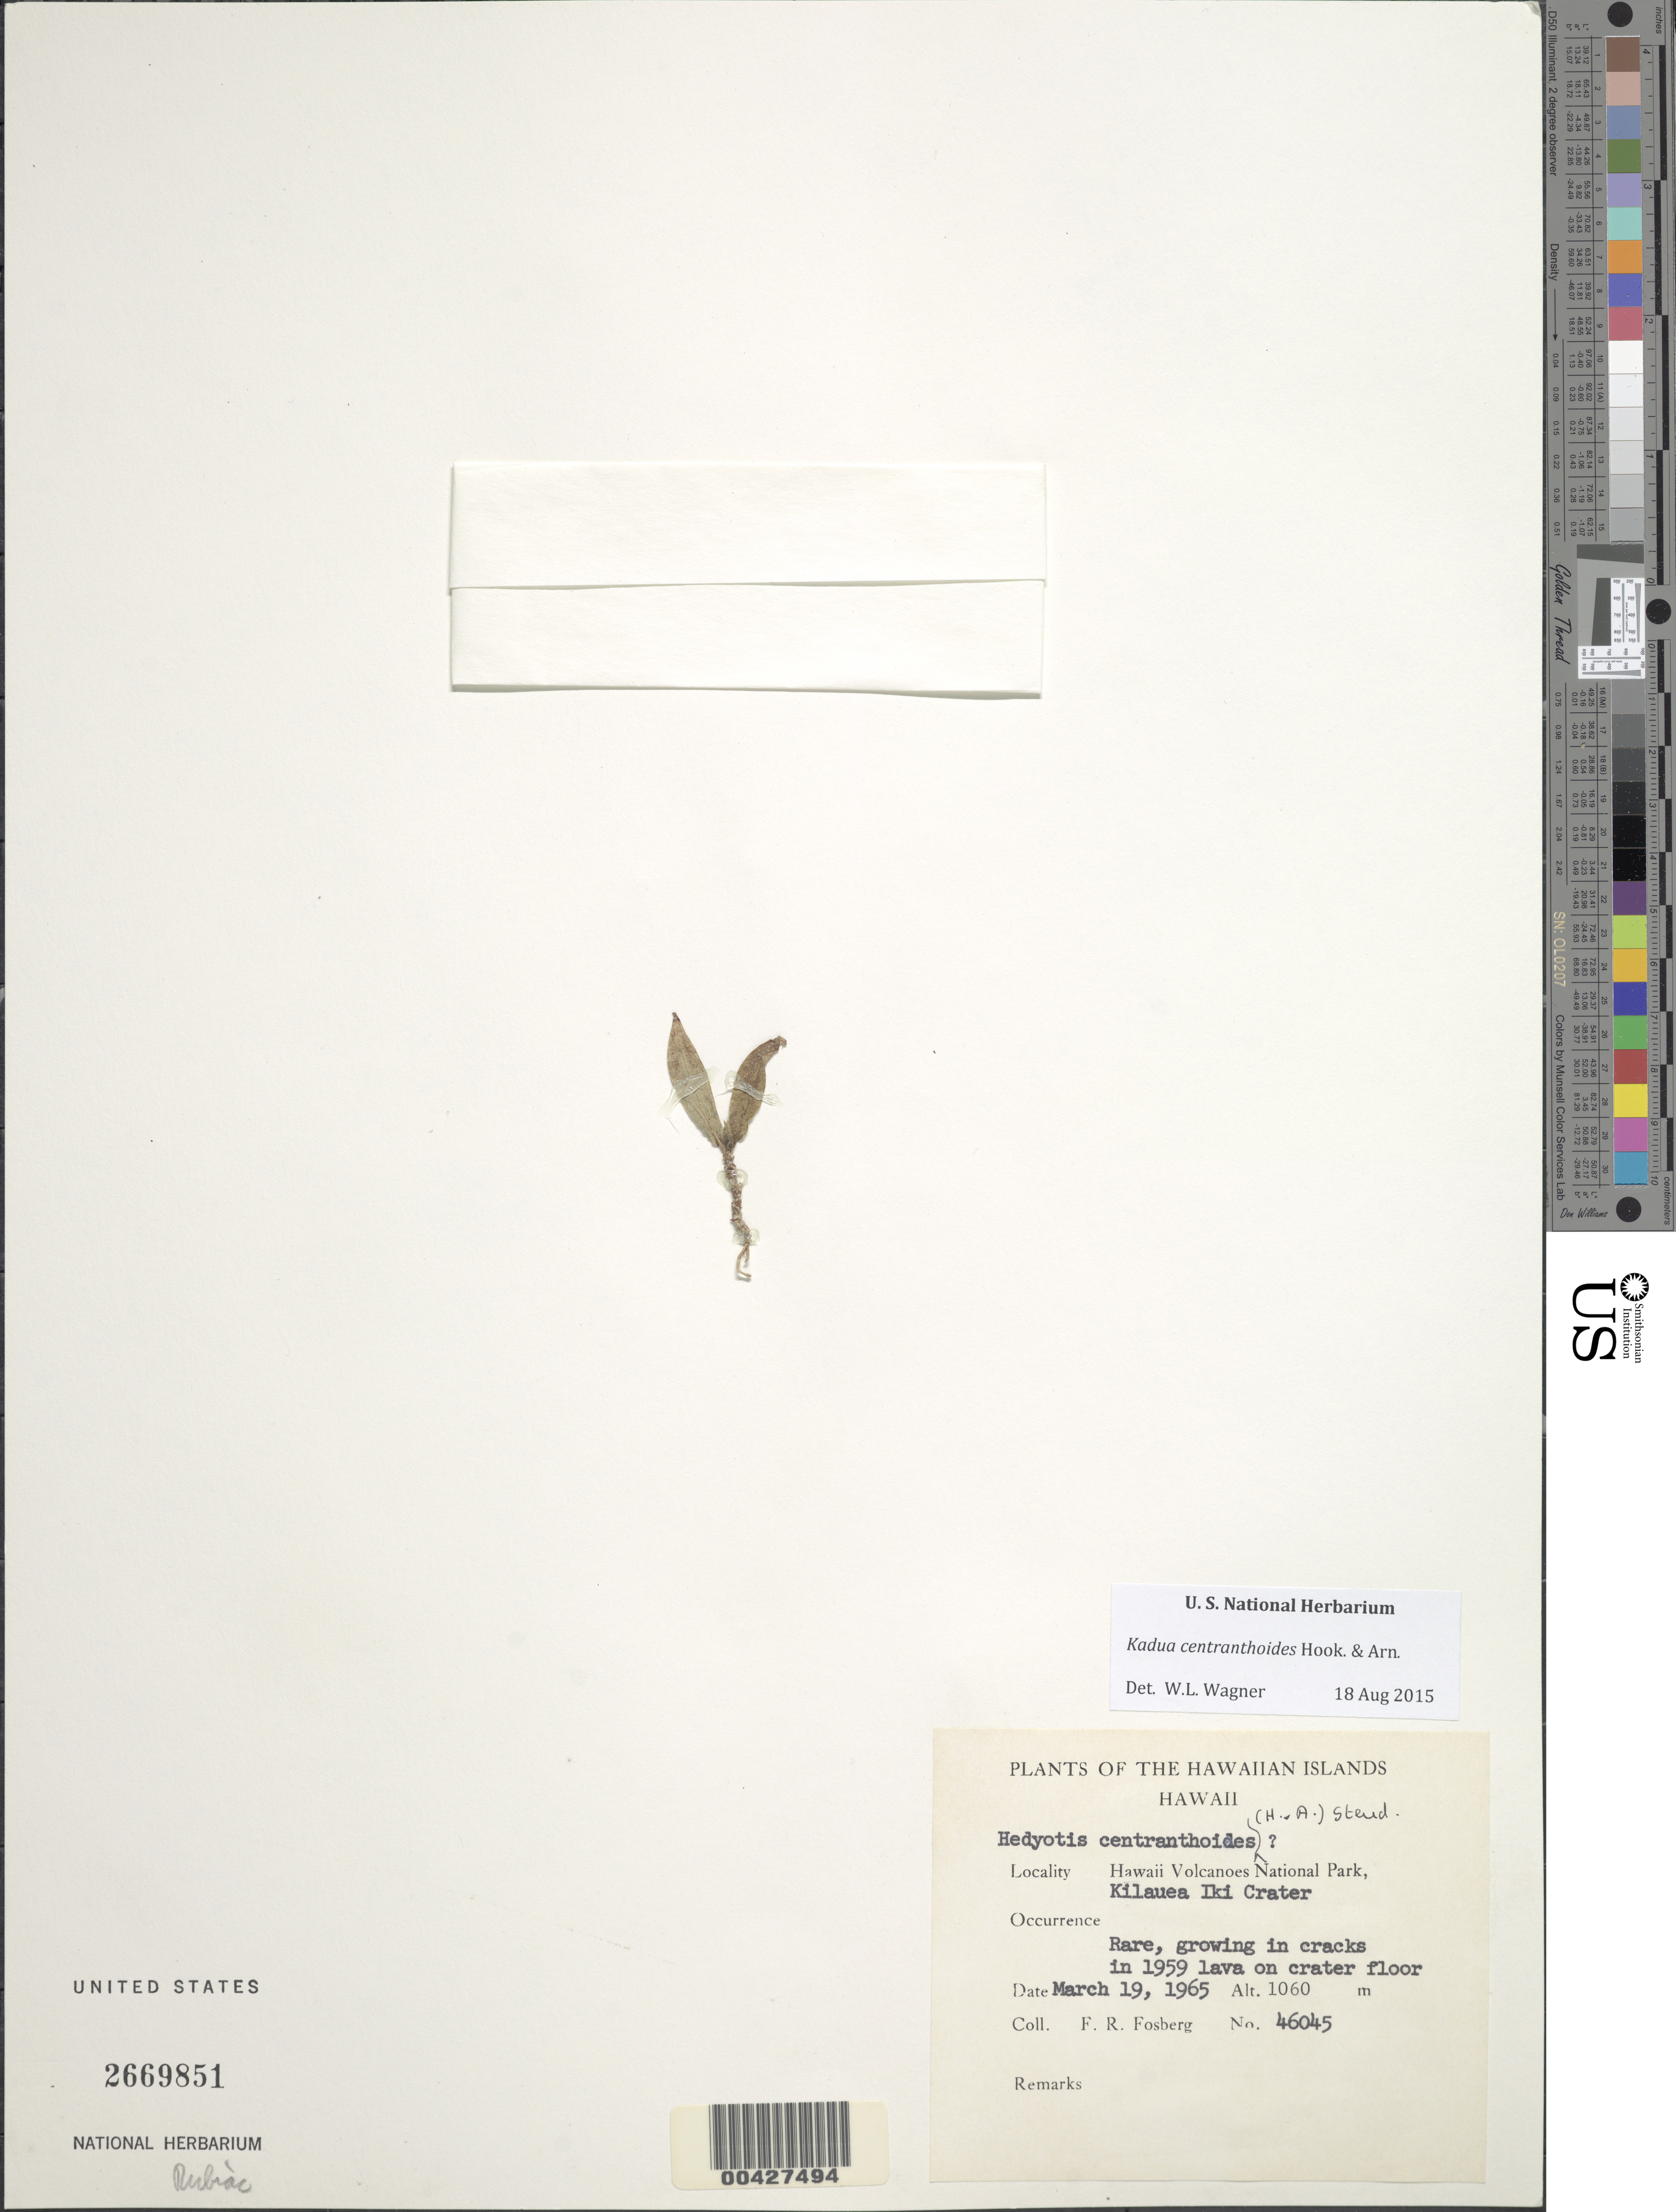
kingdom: Plantae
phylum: Tracheophyta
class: Magnoliopsida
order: Gentianales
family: Rubiaceae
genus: Kadua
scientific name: Kadua centranthoides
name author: Hook. & Arn.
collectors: F. R. Fosberg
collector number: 46045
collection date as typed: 19 Mar 1965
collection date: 1965-03-19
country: United States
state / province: Hawaii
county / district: Hawaii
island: Hawaii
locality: Kilauea Iki Crater, Hawaii Volcanoes National Park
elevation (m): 1060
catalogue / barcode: US 2669851